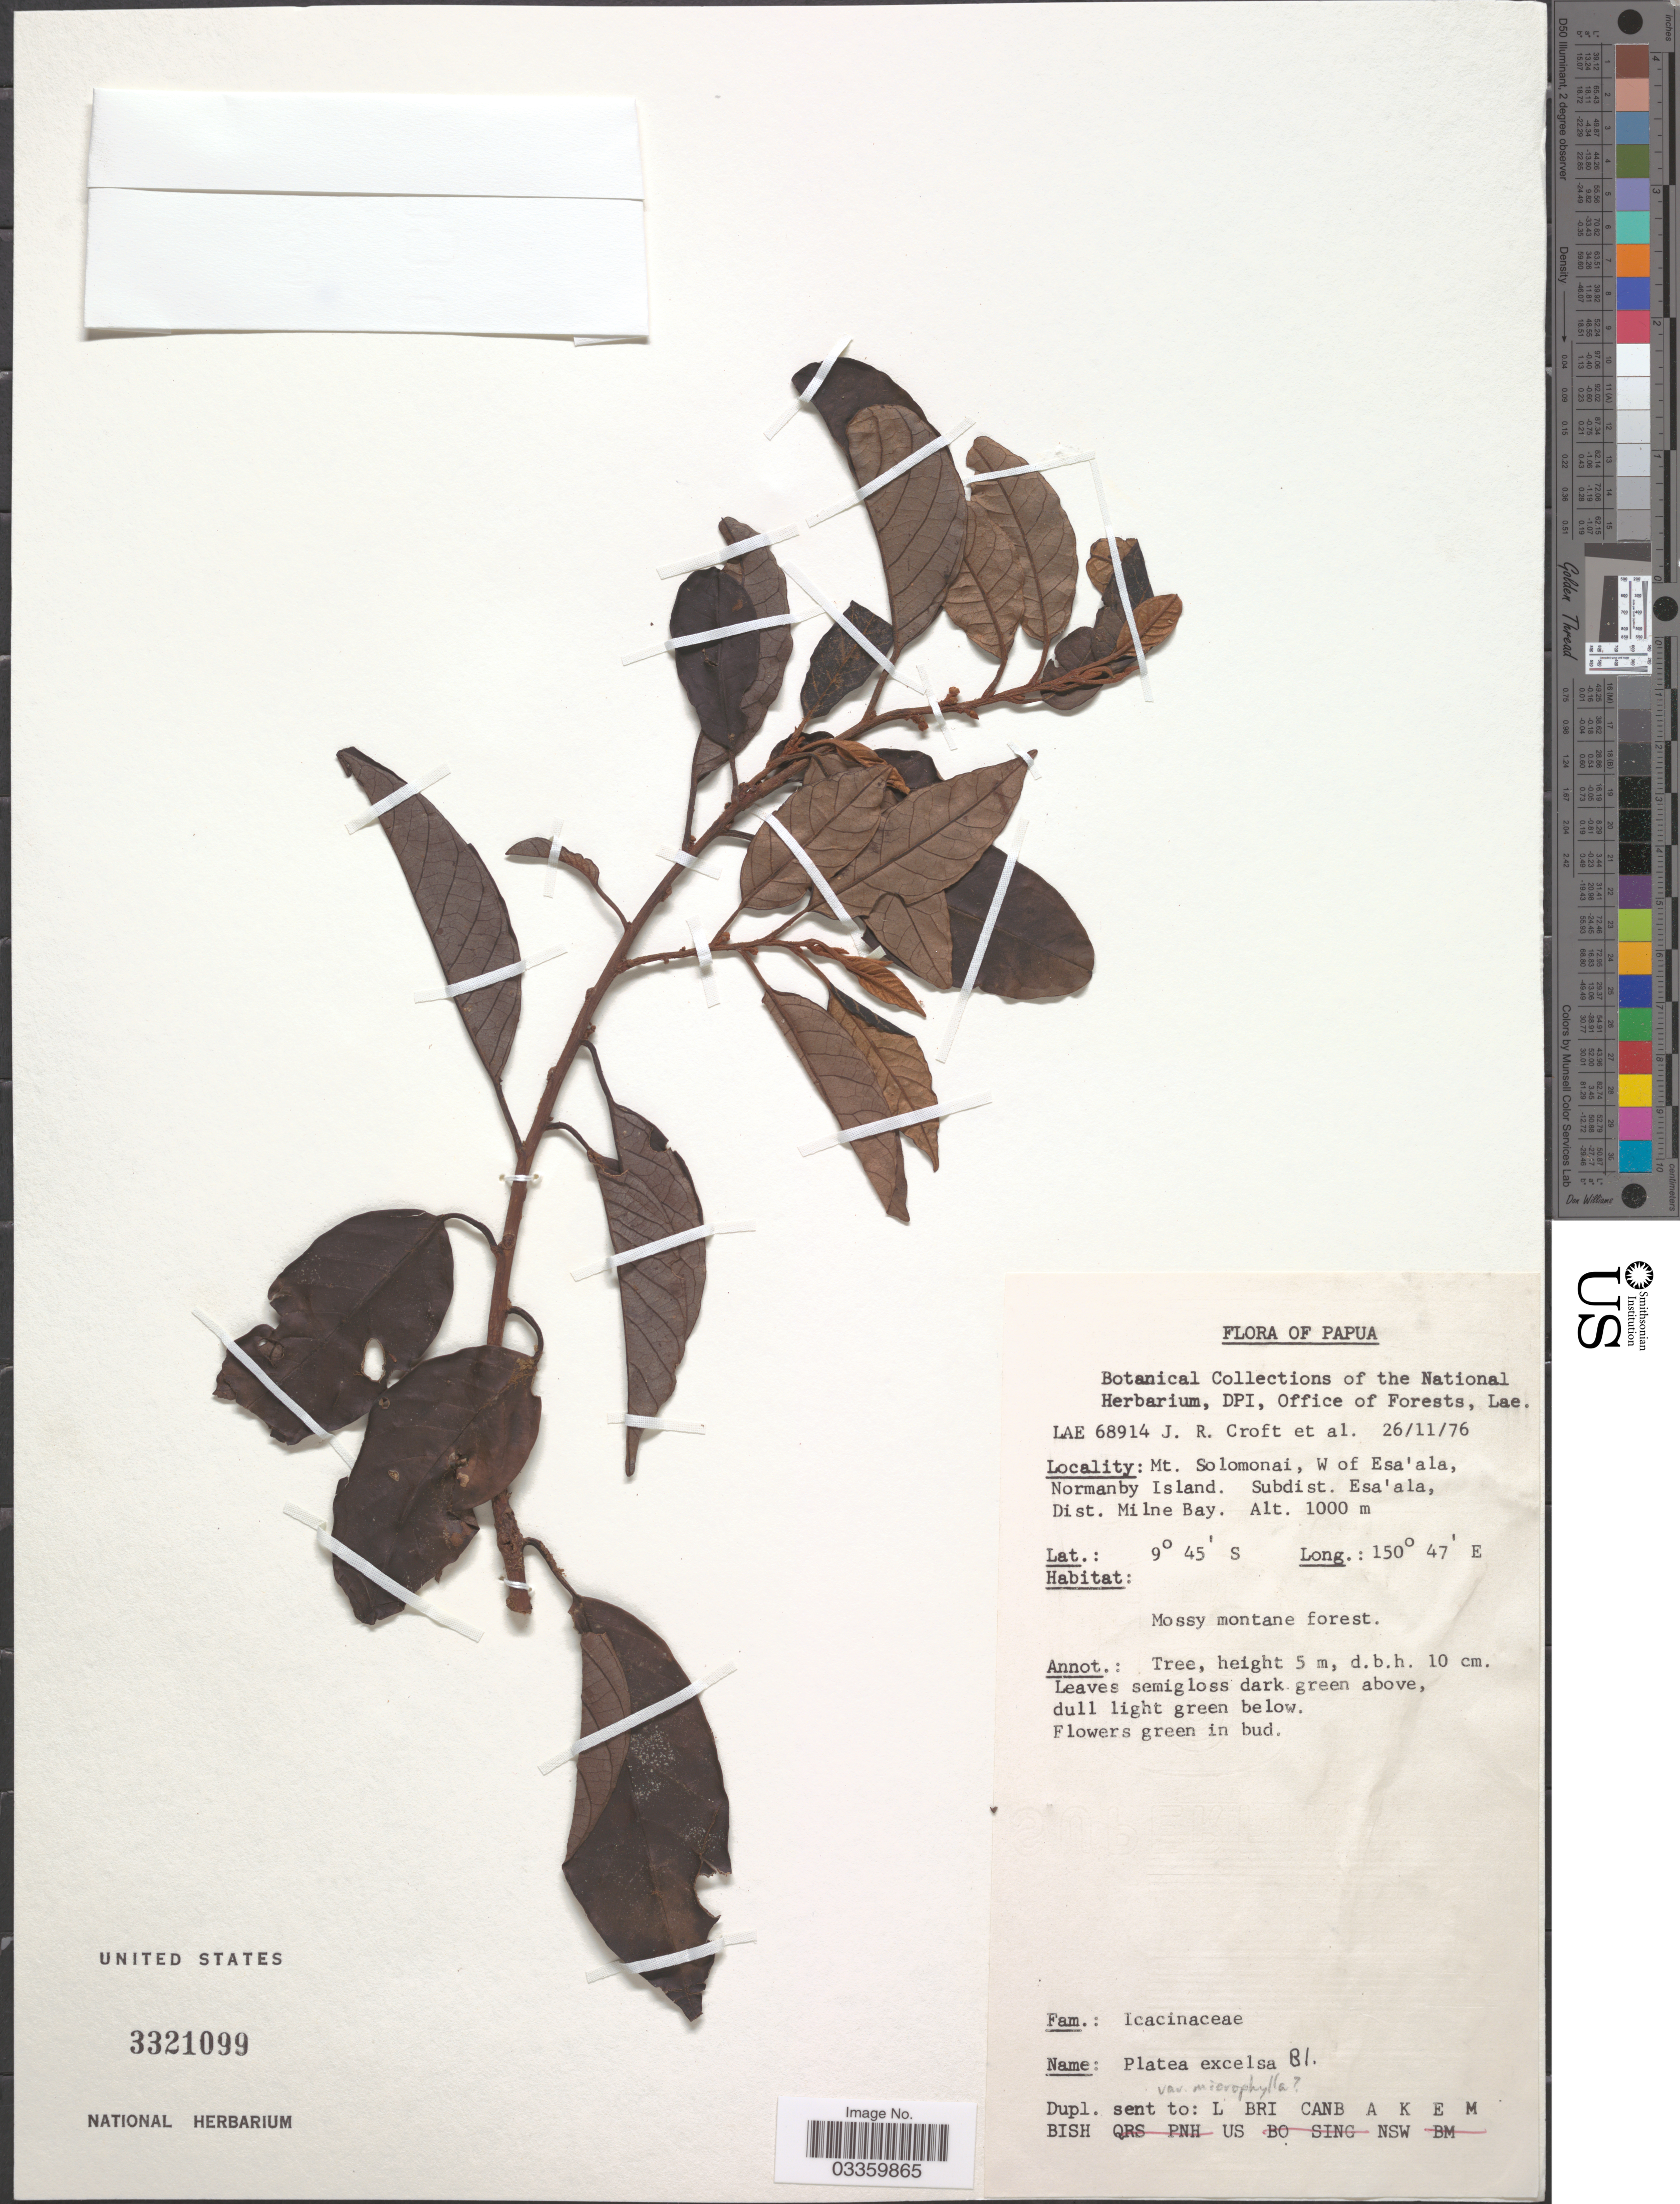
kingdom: Plantae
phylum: Tracheophyta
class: Magnoliopsida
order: Metteniusales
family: Metteniusaceae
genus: Platea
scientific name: Platea excelsa var. microphylla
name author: (Sleumer) Sleumer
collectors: J. R. Croft & et al.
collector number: LAE 68914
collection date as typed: Transcribed d/m/y: 26/11/76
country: Papua New Guinea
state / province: Milne Bay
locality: Mt. Solomonai, W of Esa'ala, Normanby Island. Subdist. Esa'ala, Dist. Milne Bay.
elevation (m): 1000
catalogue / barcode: US 3321099